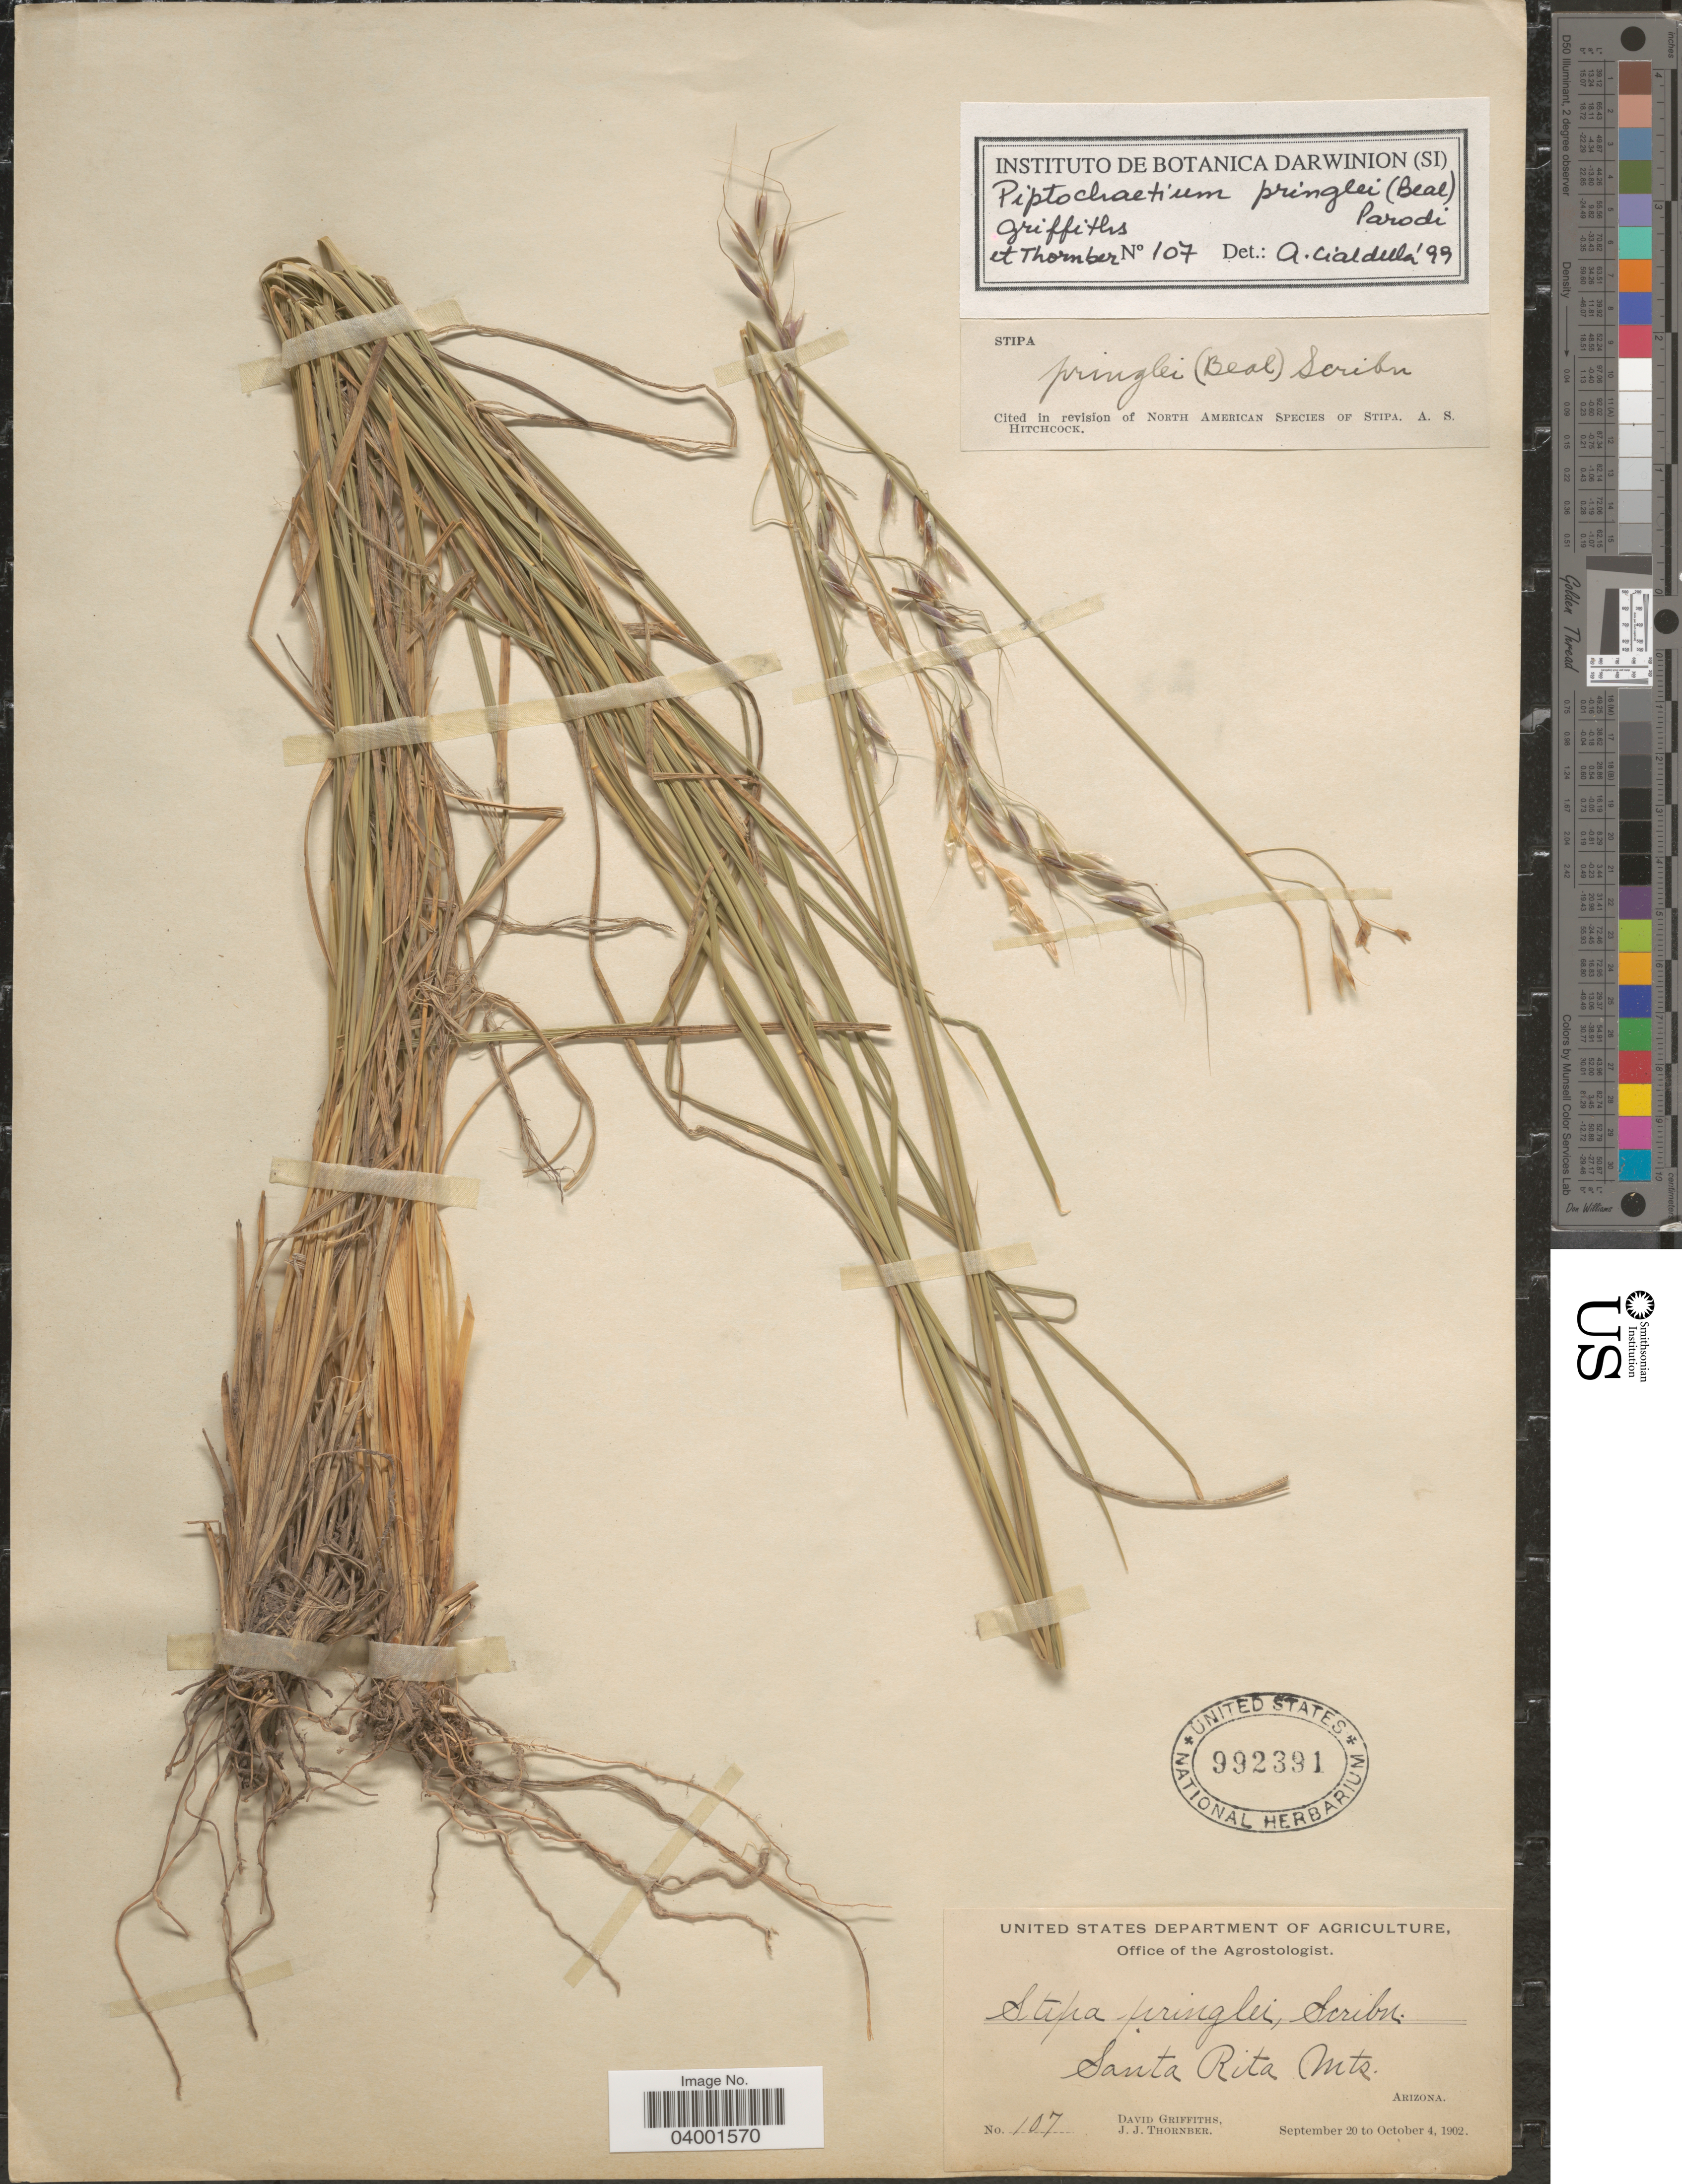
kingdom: Plantae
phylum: Tracheophyta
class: Liliopsida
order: Poales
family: Poaceae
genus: Piptochaetium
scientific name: Piptochaetium pringlei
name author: (W.J. Beal) Parodi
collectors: D. Griffiths & J. Thornber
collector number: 107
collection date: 1902-09-20/1902-10-04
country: United States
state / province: Arizona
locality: Santa Rita Mts.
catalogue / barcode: US 992391